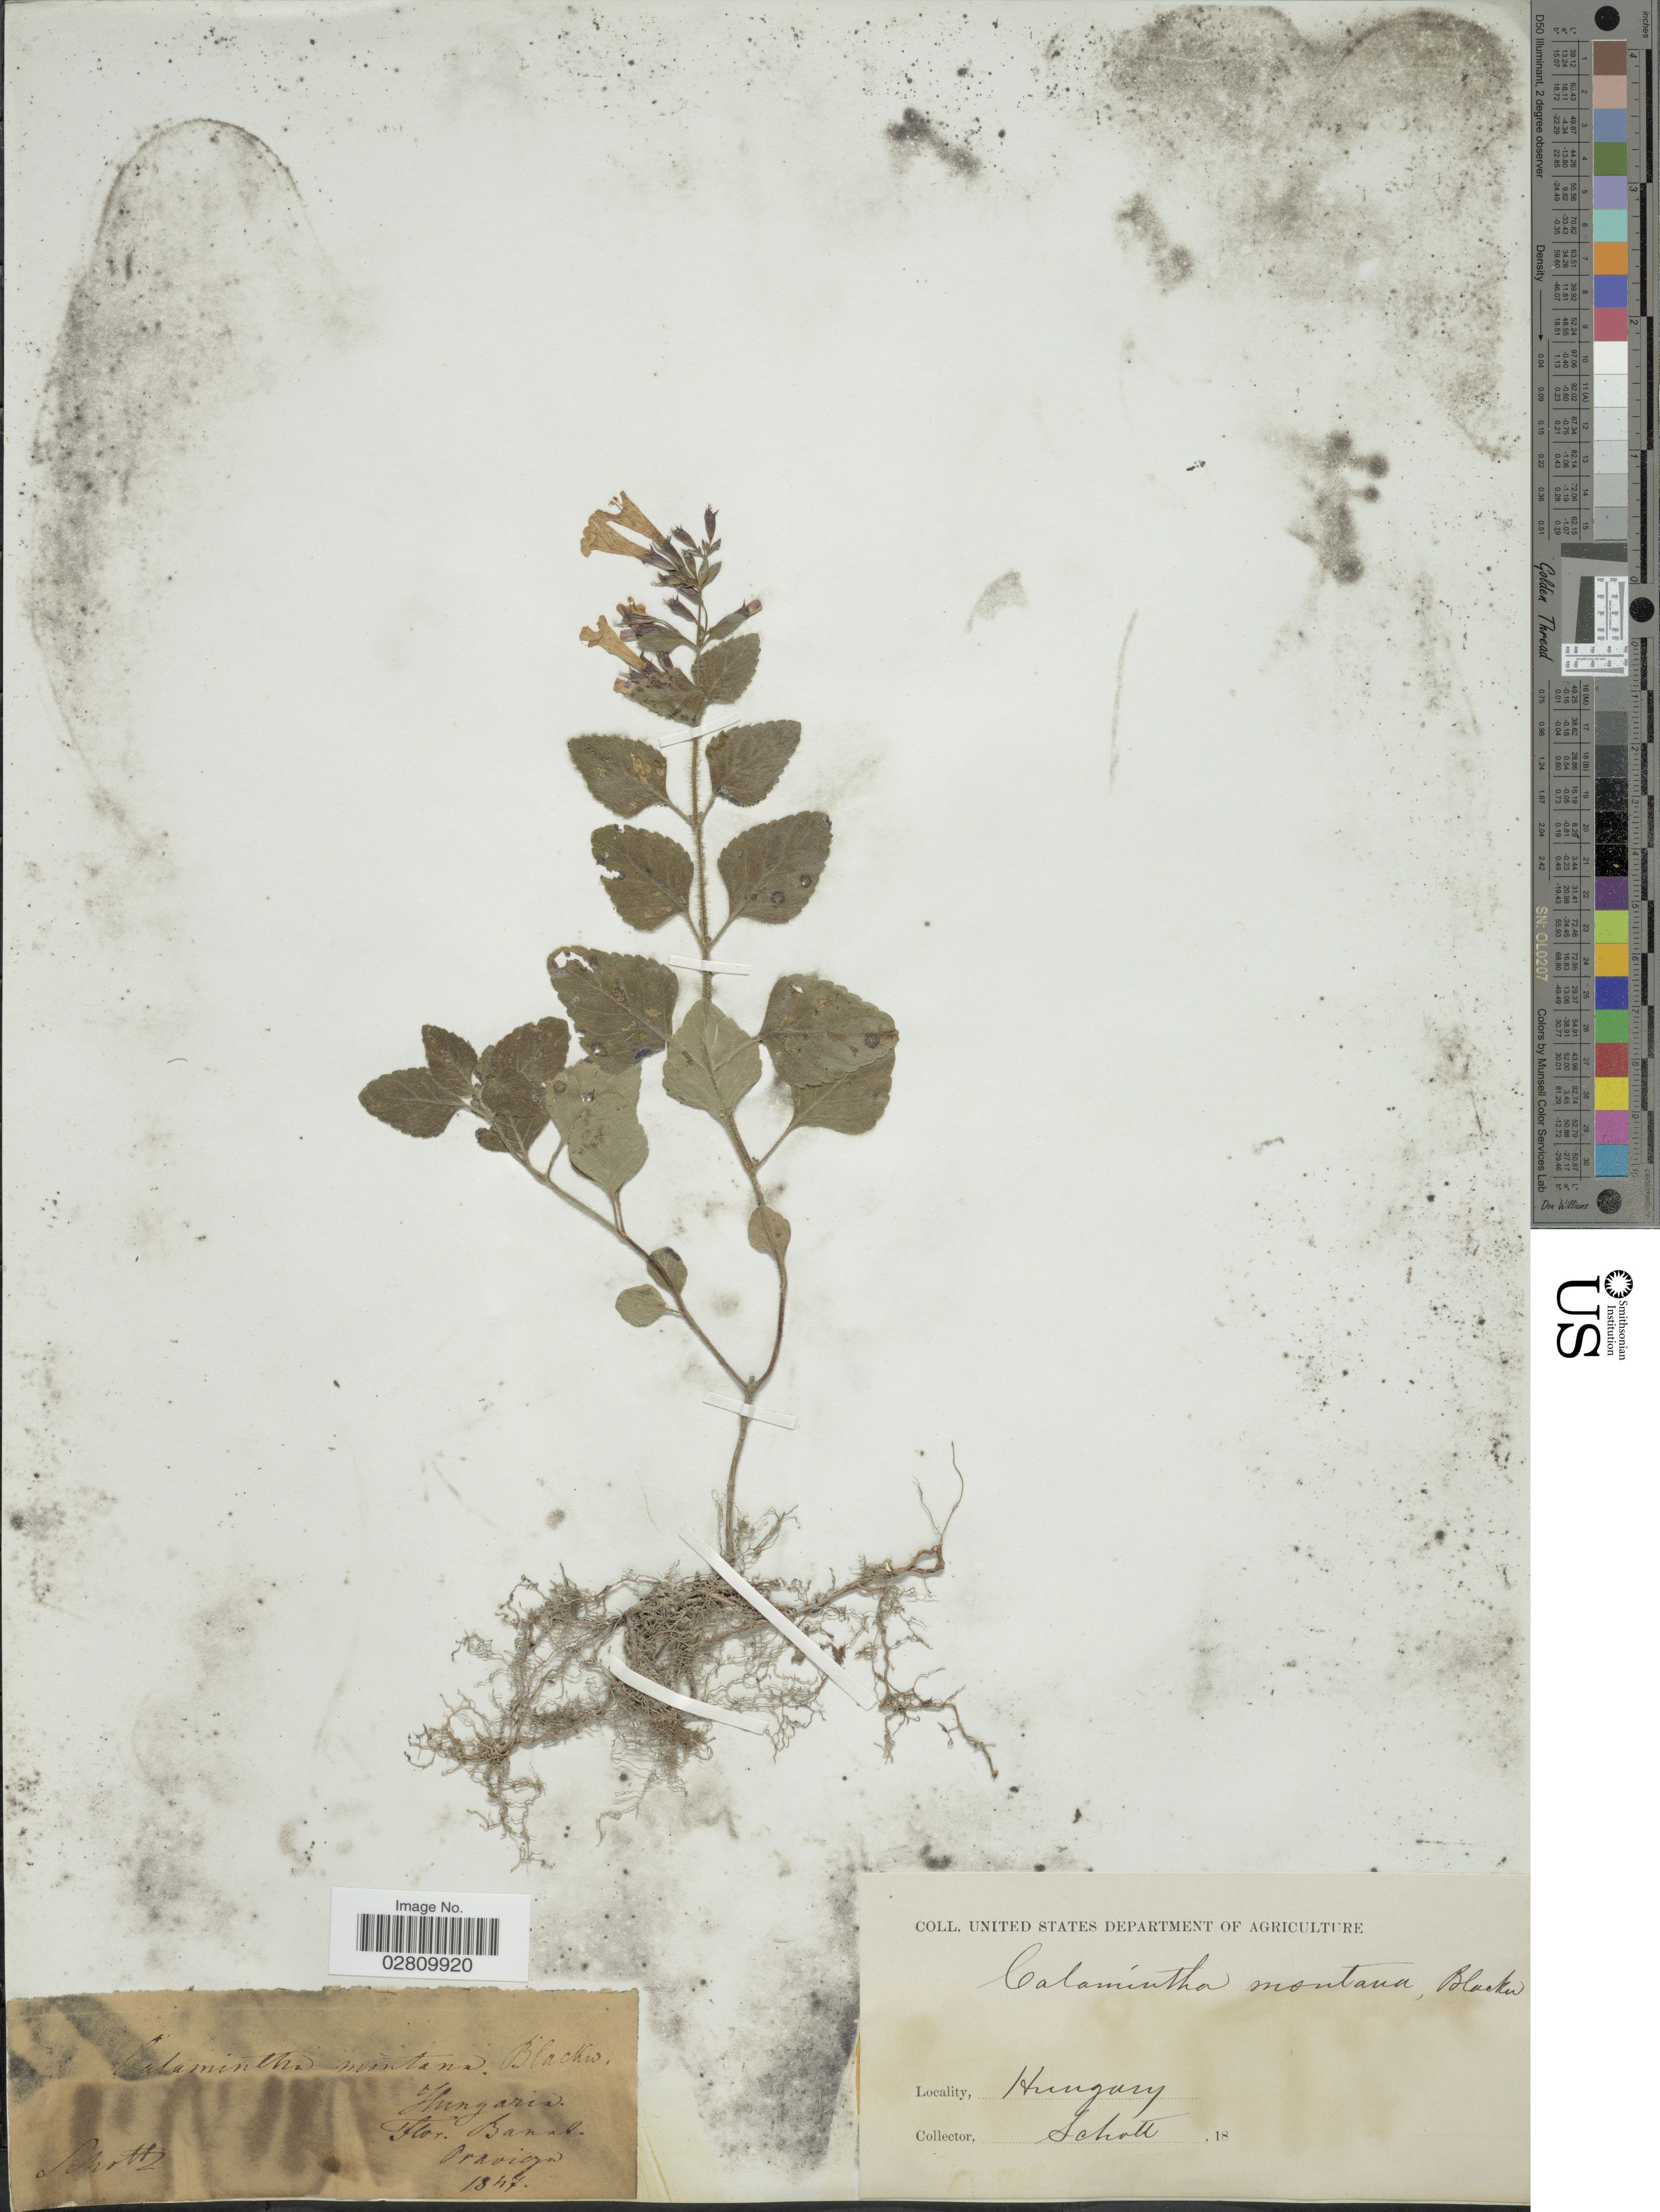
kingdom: Plantae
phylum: Tracheophyta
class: Magnoliopsida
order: Lamiales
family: Lamiaceae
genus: Calamintha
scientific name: Calamintha montana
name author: Lam.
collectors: Schott, --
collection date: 1847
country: Romania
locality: Flor. Banat, Oravicza